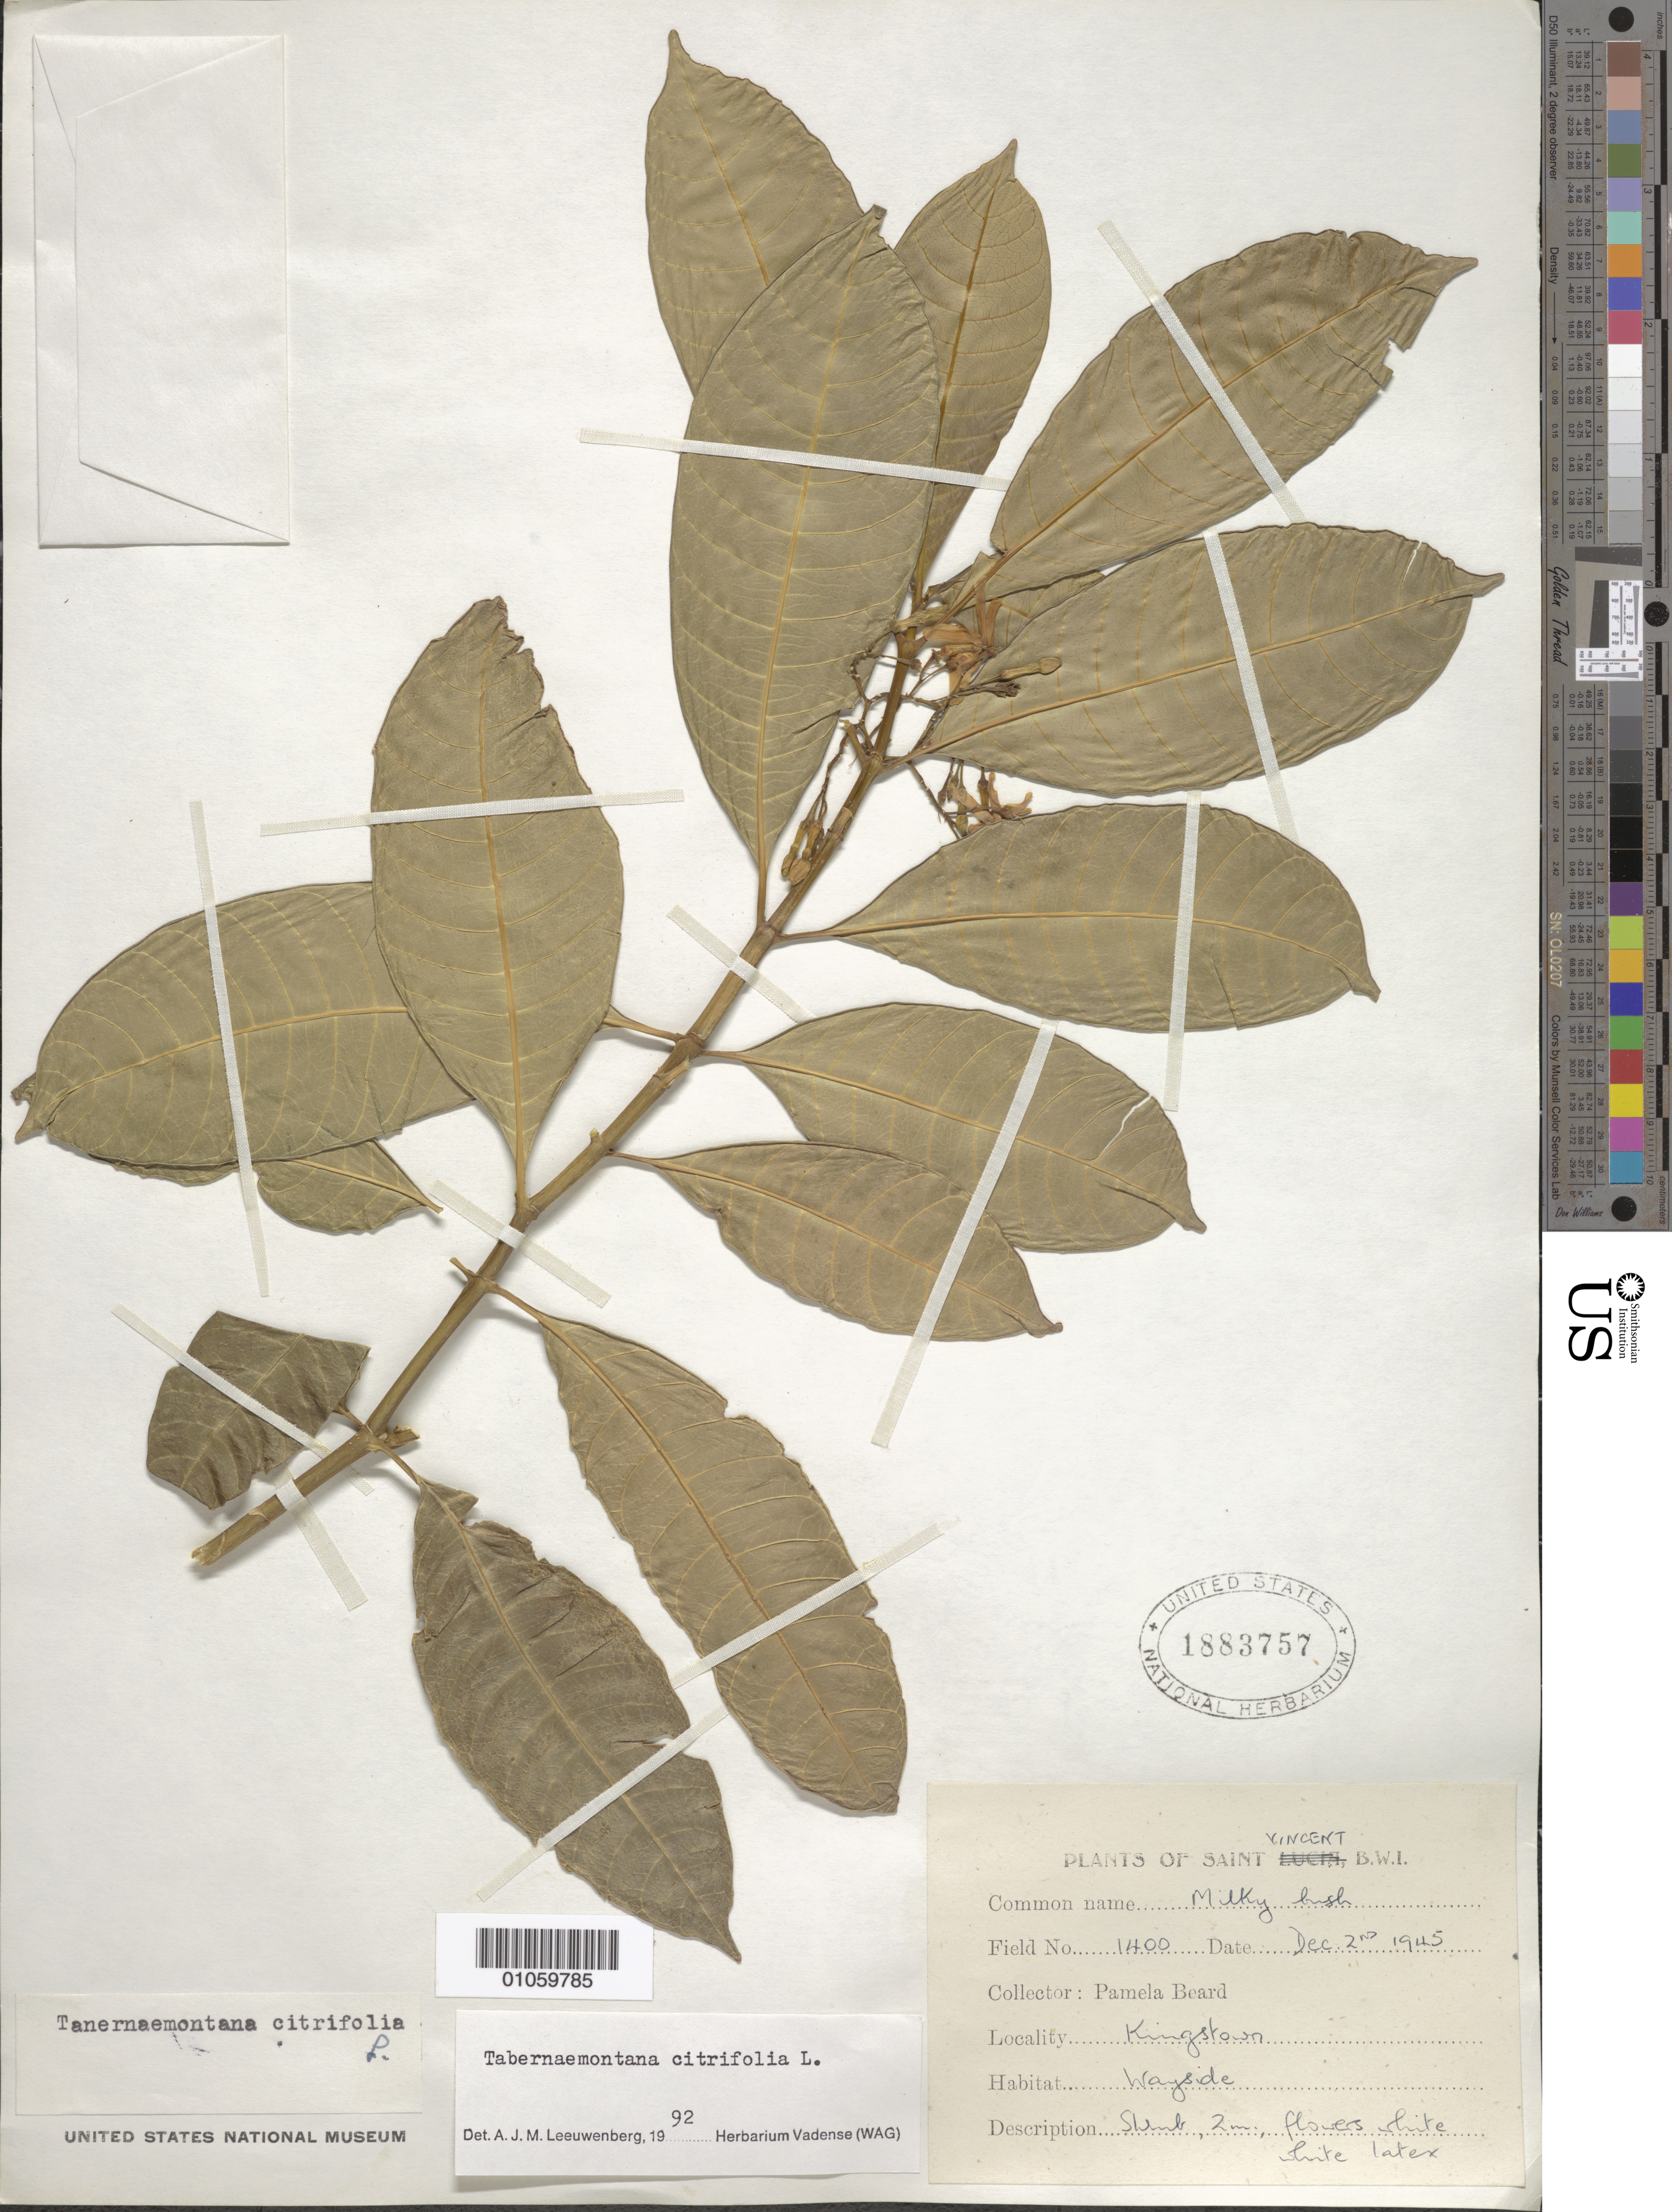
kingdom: Plantae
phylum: Tracheophyta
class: Magnoliopsida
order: Gentianales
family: Apocynaceae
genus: Tabernaemontana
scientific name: Tabernaemontana citrifolia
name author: L.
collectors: P. Beard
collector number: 1400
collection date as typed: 02 Dec 1945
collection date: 1945-12-02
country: St. Vincent - Grenadines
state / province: Saint George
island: St. Vincent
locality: Kingstown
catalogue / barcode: US 1883757